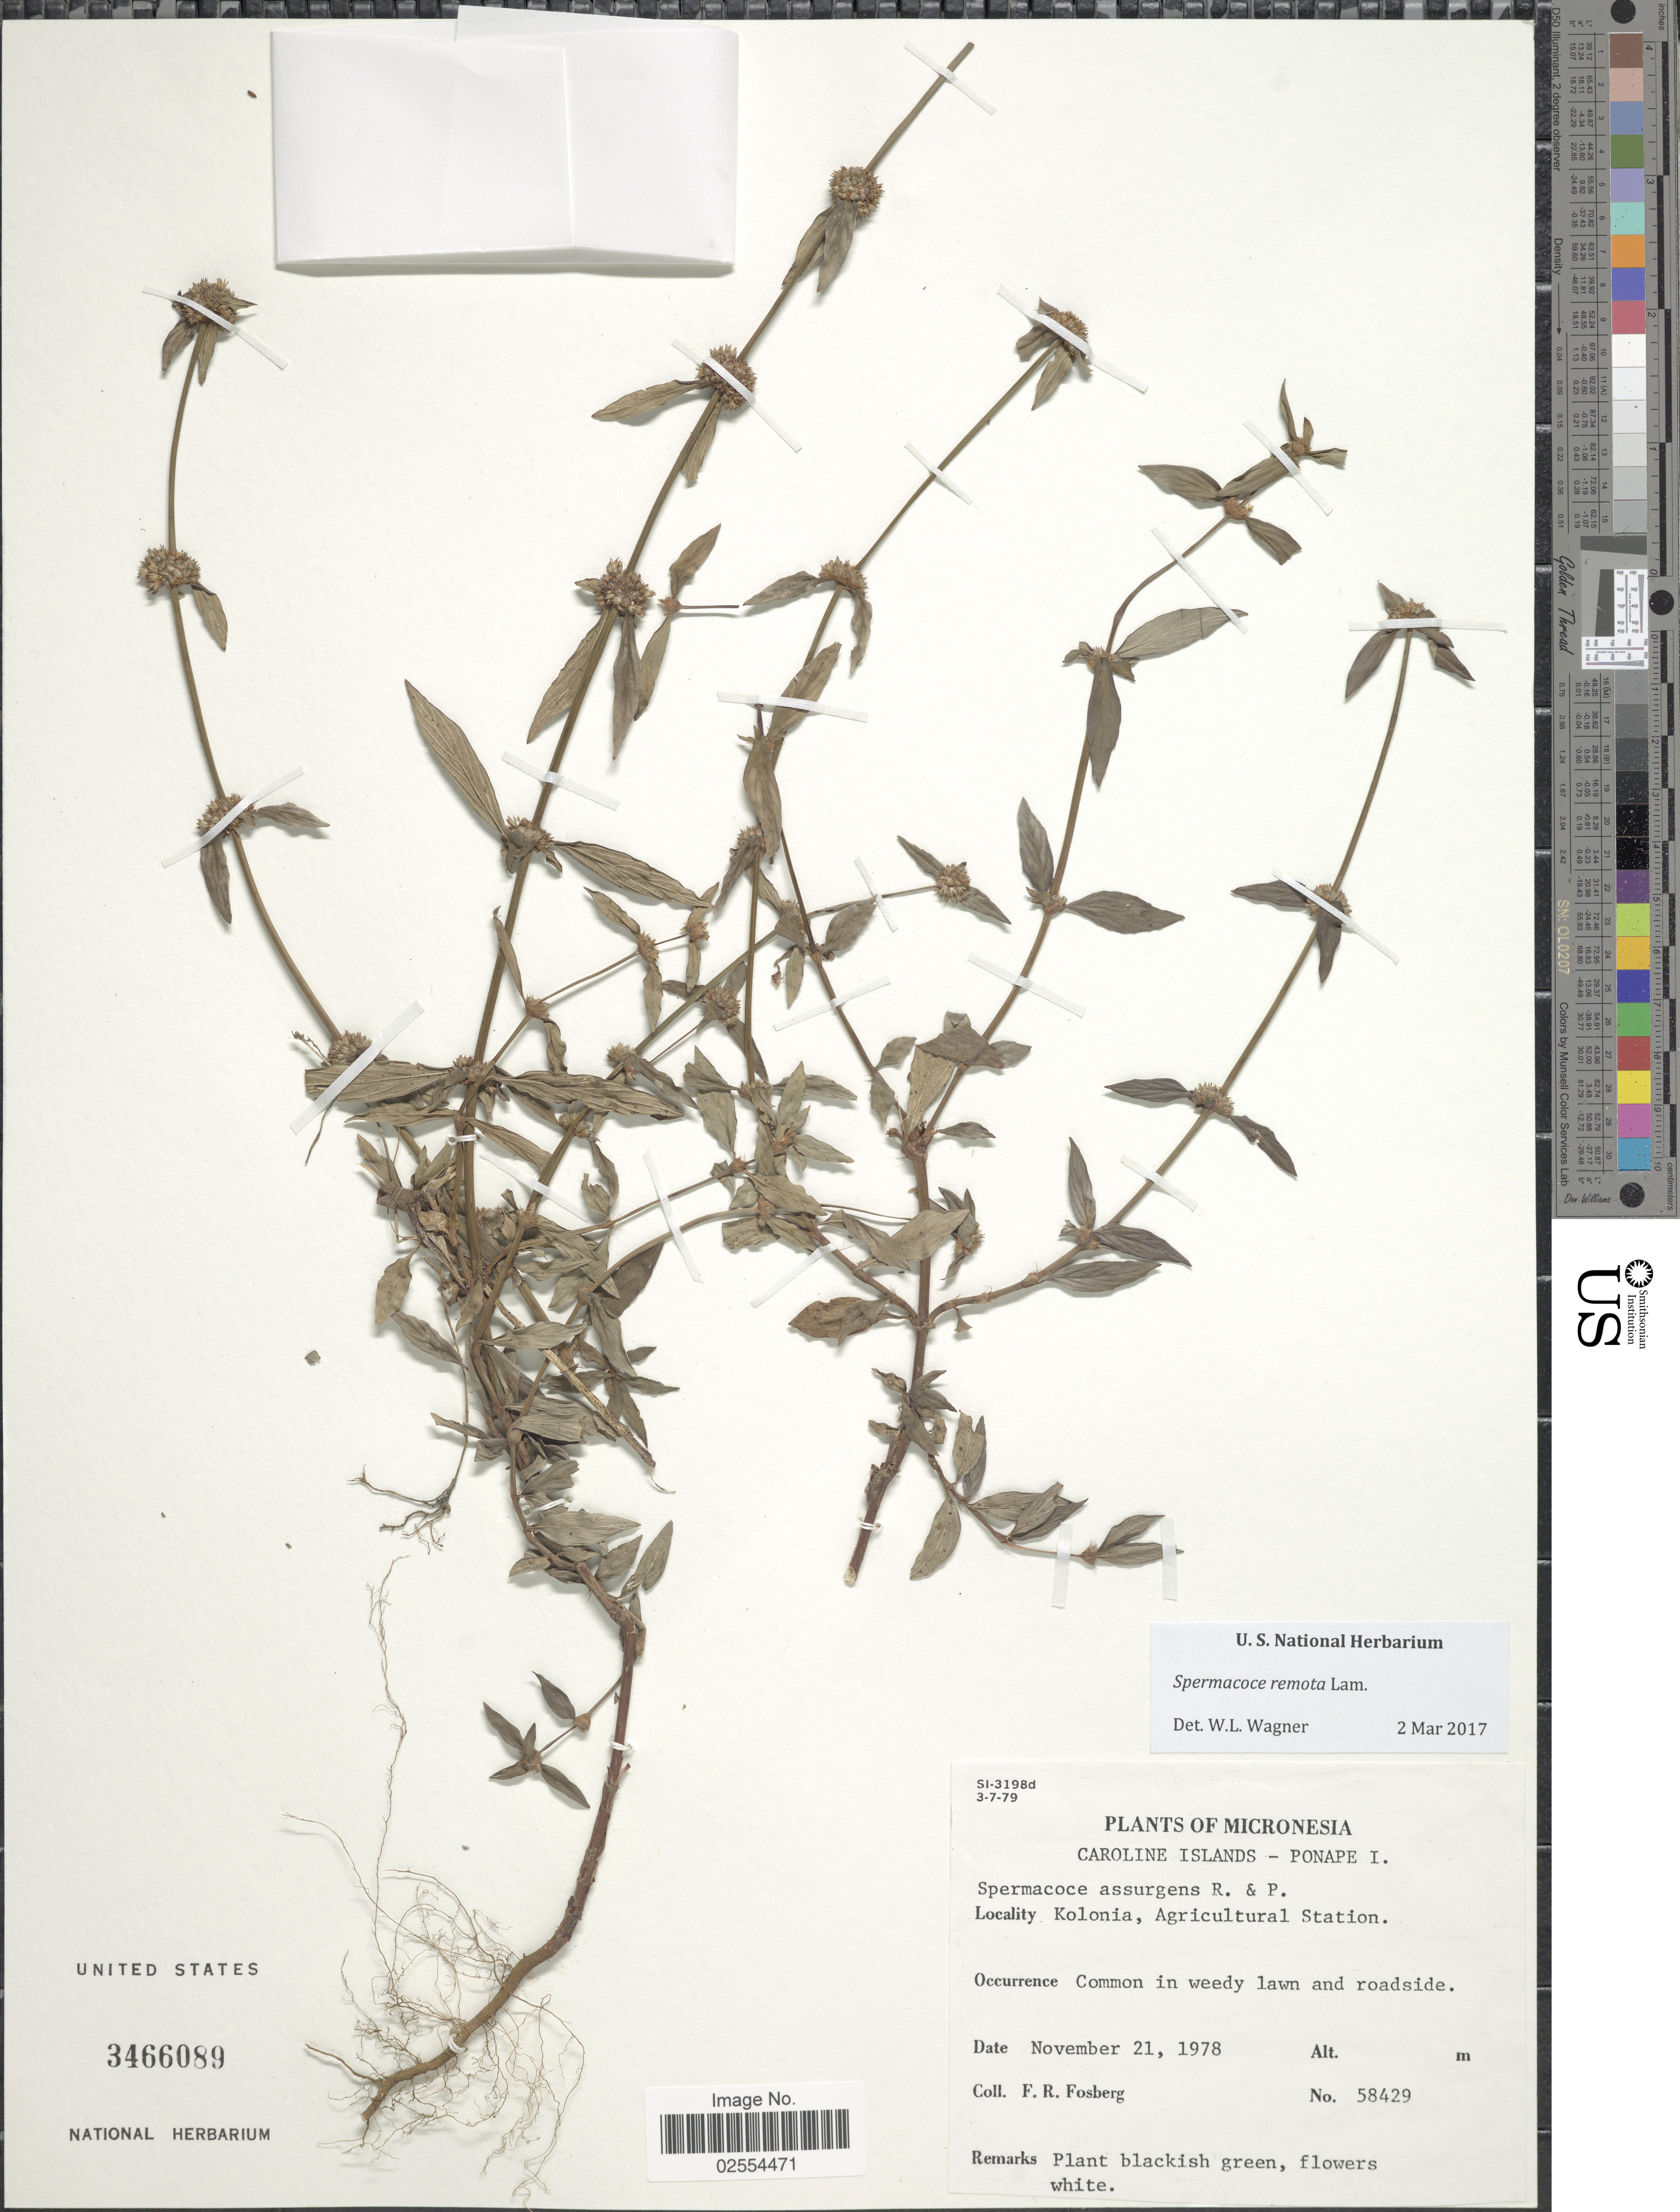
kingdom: Plantae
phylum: Tracheophyta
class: Magnoliopsida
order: Gentianales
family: Rubiaceae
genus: Spermacoce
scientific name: Spermacoce remota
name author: Lam.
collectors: F. R. Fosberg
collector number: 58429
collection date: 1978-11-21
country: Micronesia, Federated States of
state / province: Pohnpei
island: Pohnpei [Ponape]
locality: Caroline Islands, Ponape I., Kolonia, Agricultural Station, in weedy lawn and roadside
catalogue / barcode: US 3466089